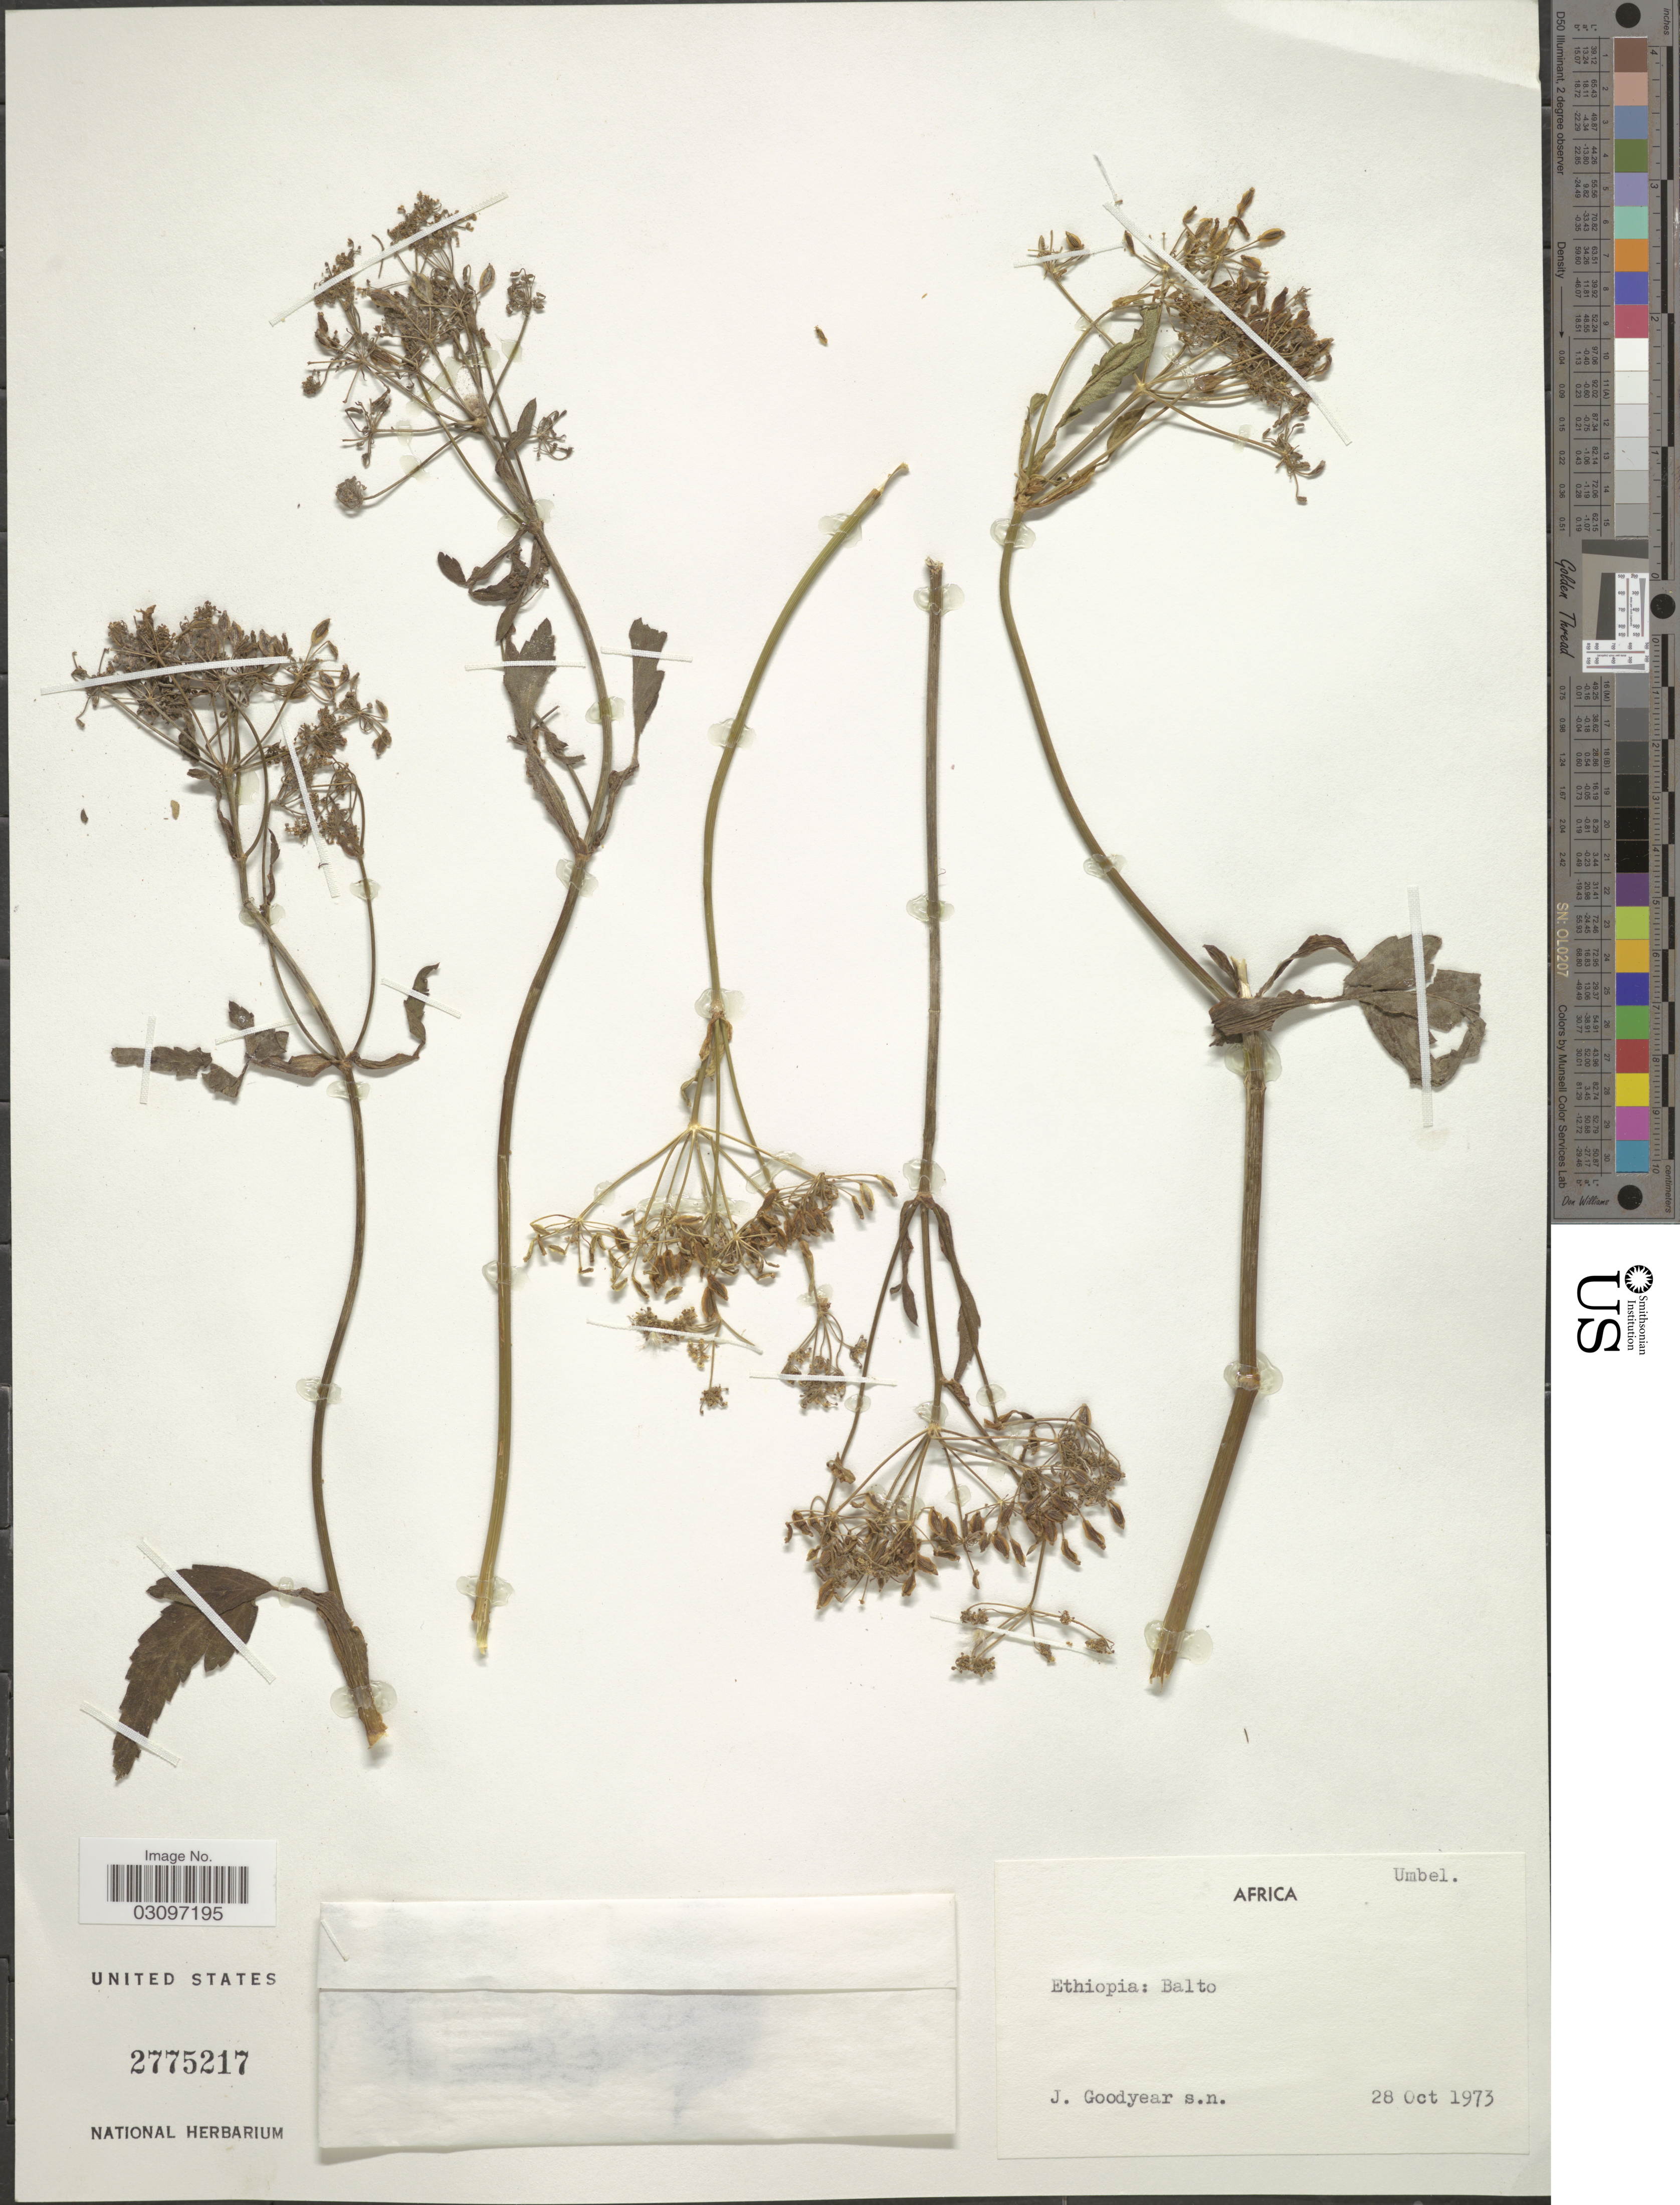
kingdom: Plantae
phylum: Tracheophyta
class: Magnoliopsida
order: Apiales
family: Apiaceae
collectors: J. Goodyear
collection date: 1973-10-28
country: Ethiopia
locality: Balto.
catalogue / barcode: US 2775217